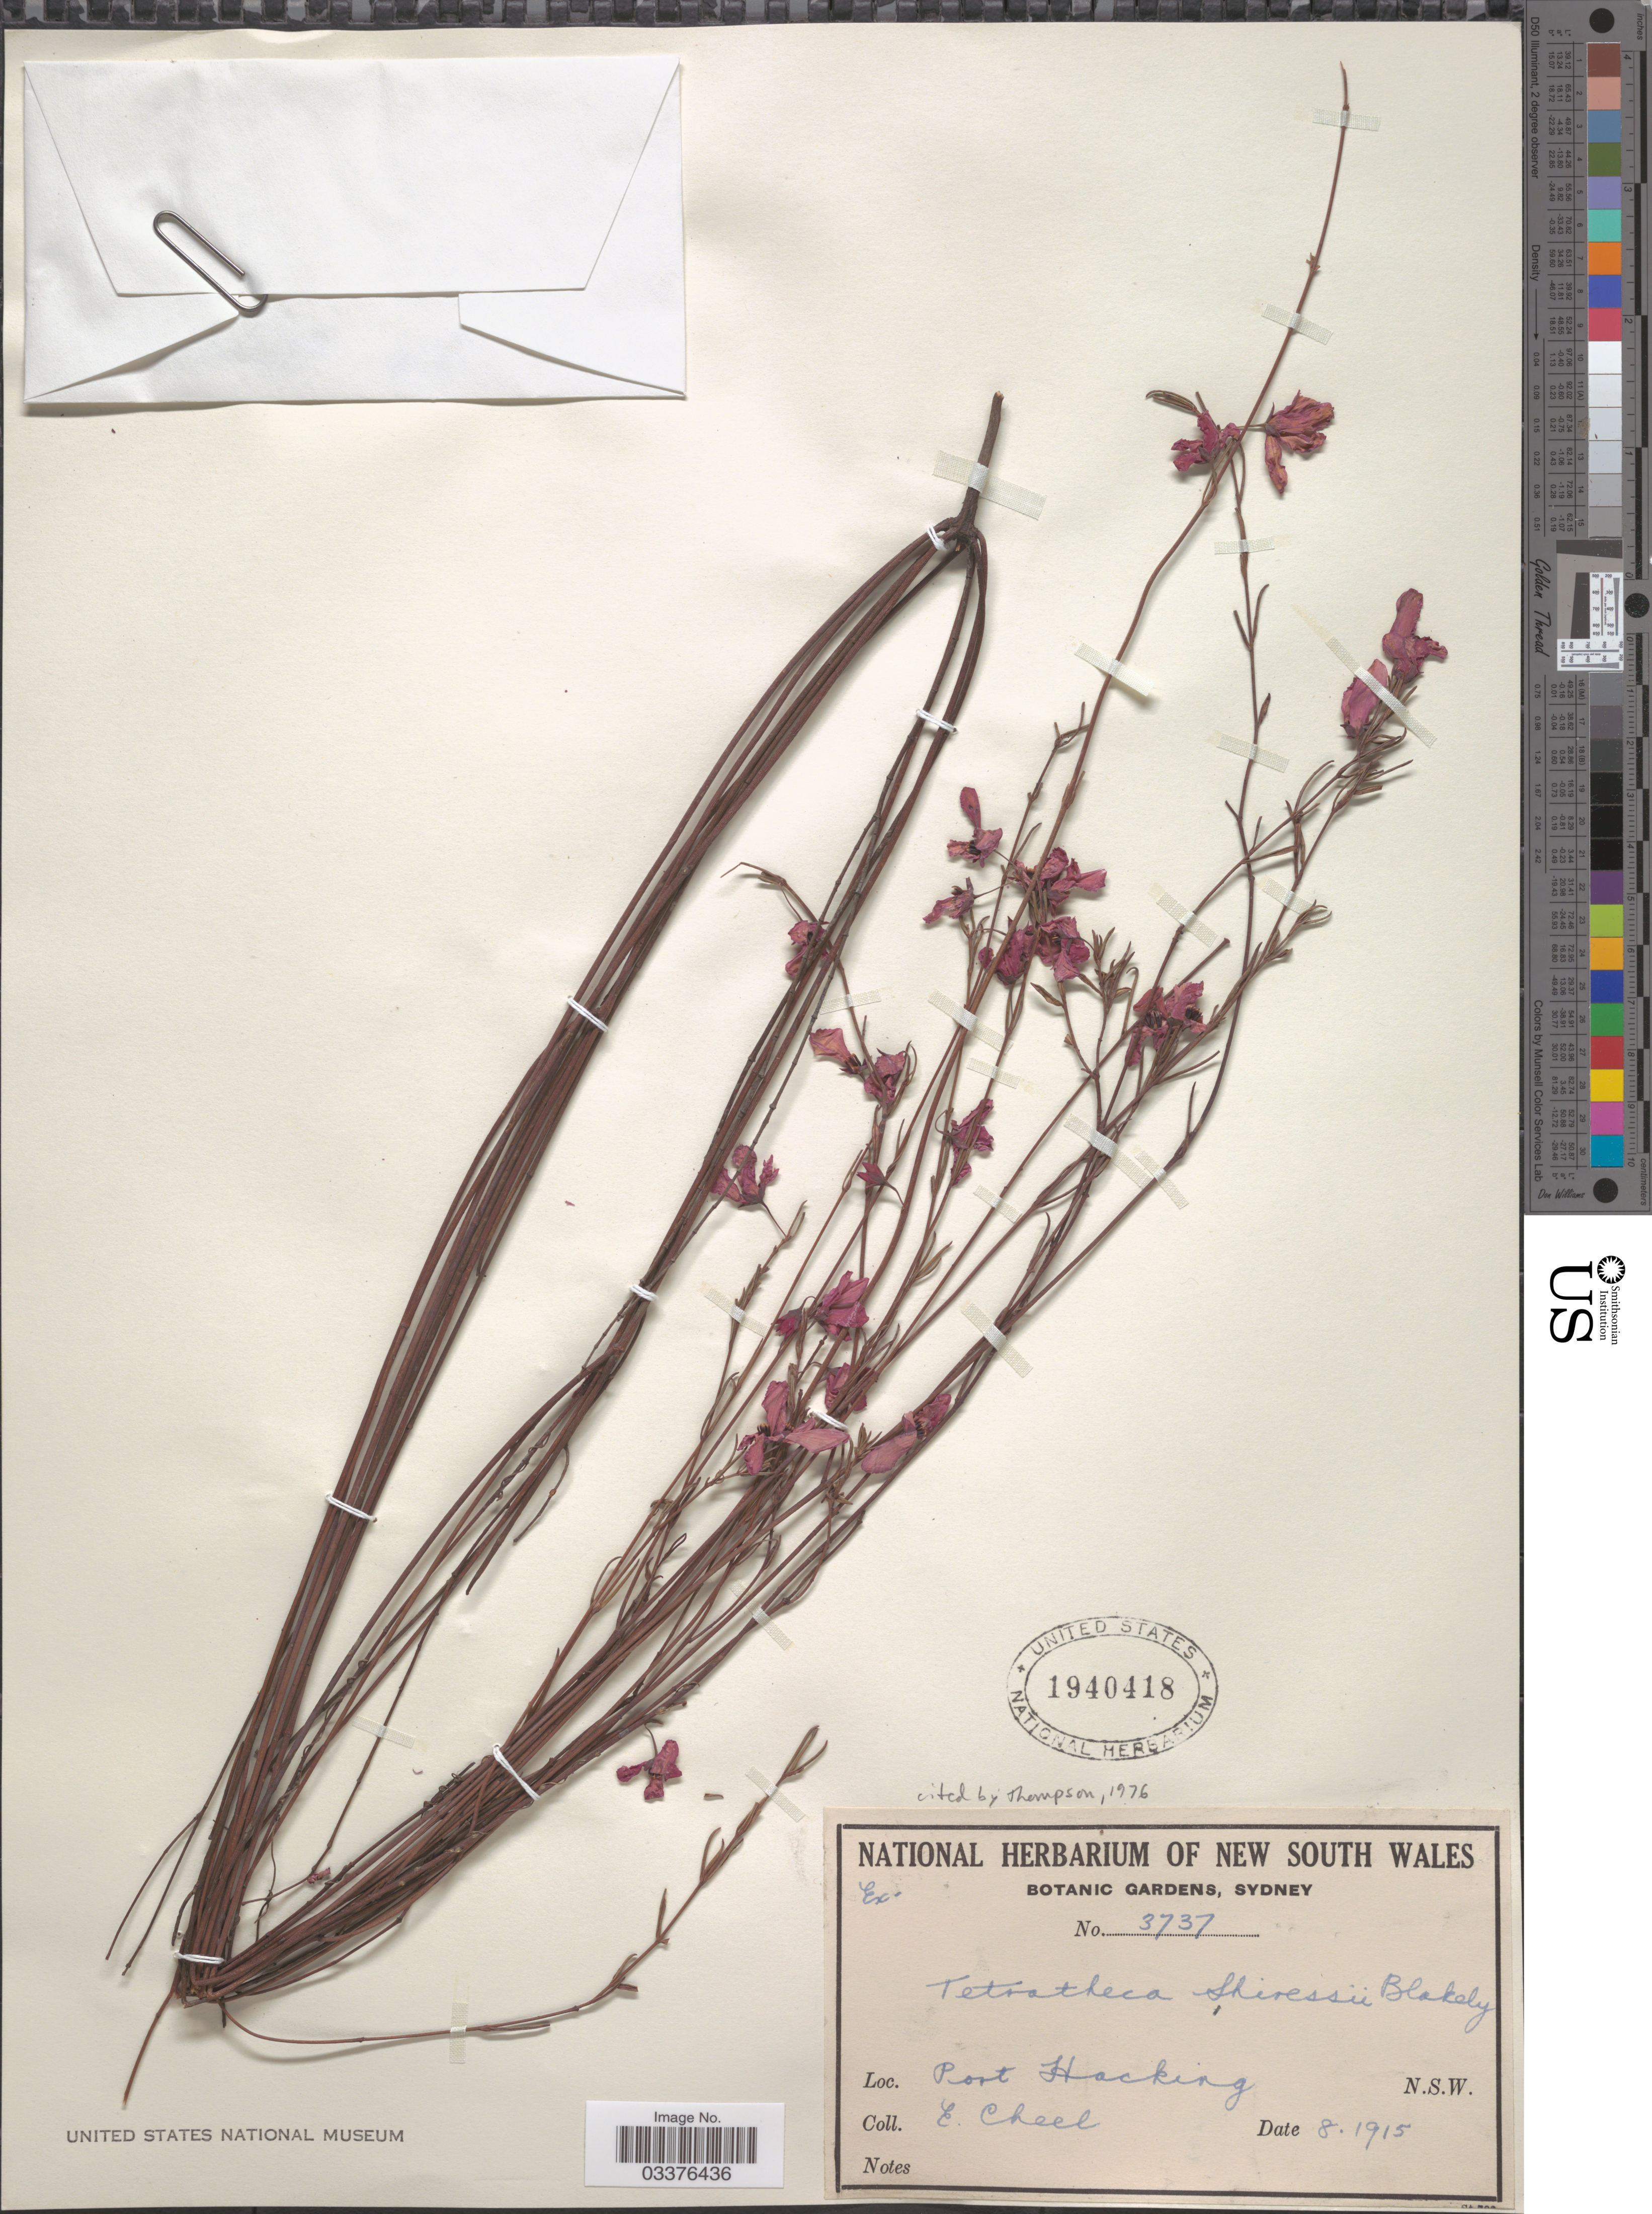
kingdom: Plantae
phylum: Tracheophyta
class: Magnoliopsida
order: Oxalidales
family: Elaeocarpaceae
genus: Tetratheca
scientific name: Tetratheca shiressii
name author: Blakely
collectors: E. Cheel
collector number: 3737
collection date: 1915-08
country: Australia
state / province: New South Wales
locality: Port Hacking.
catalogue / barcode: US 1940418